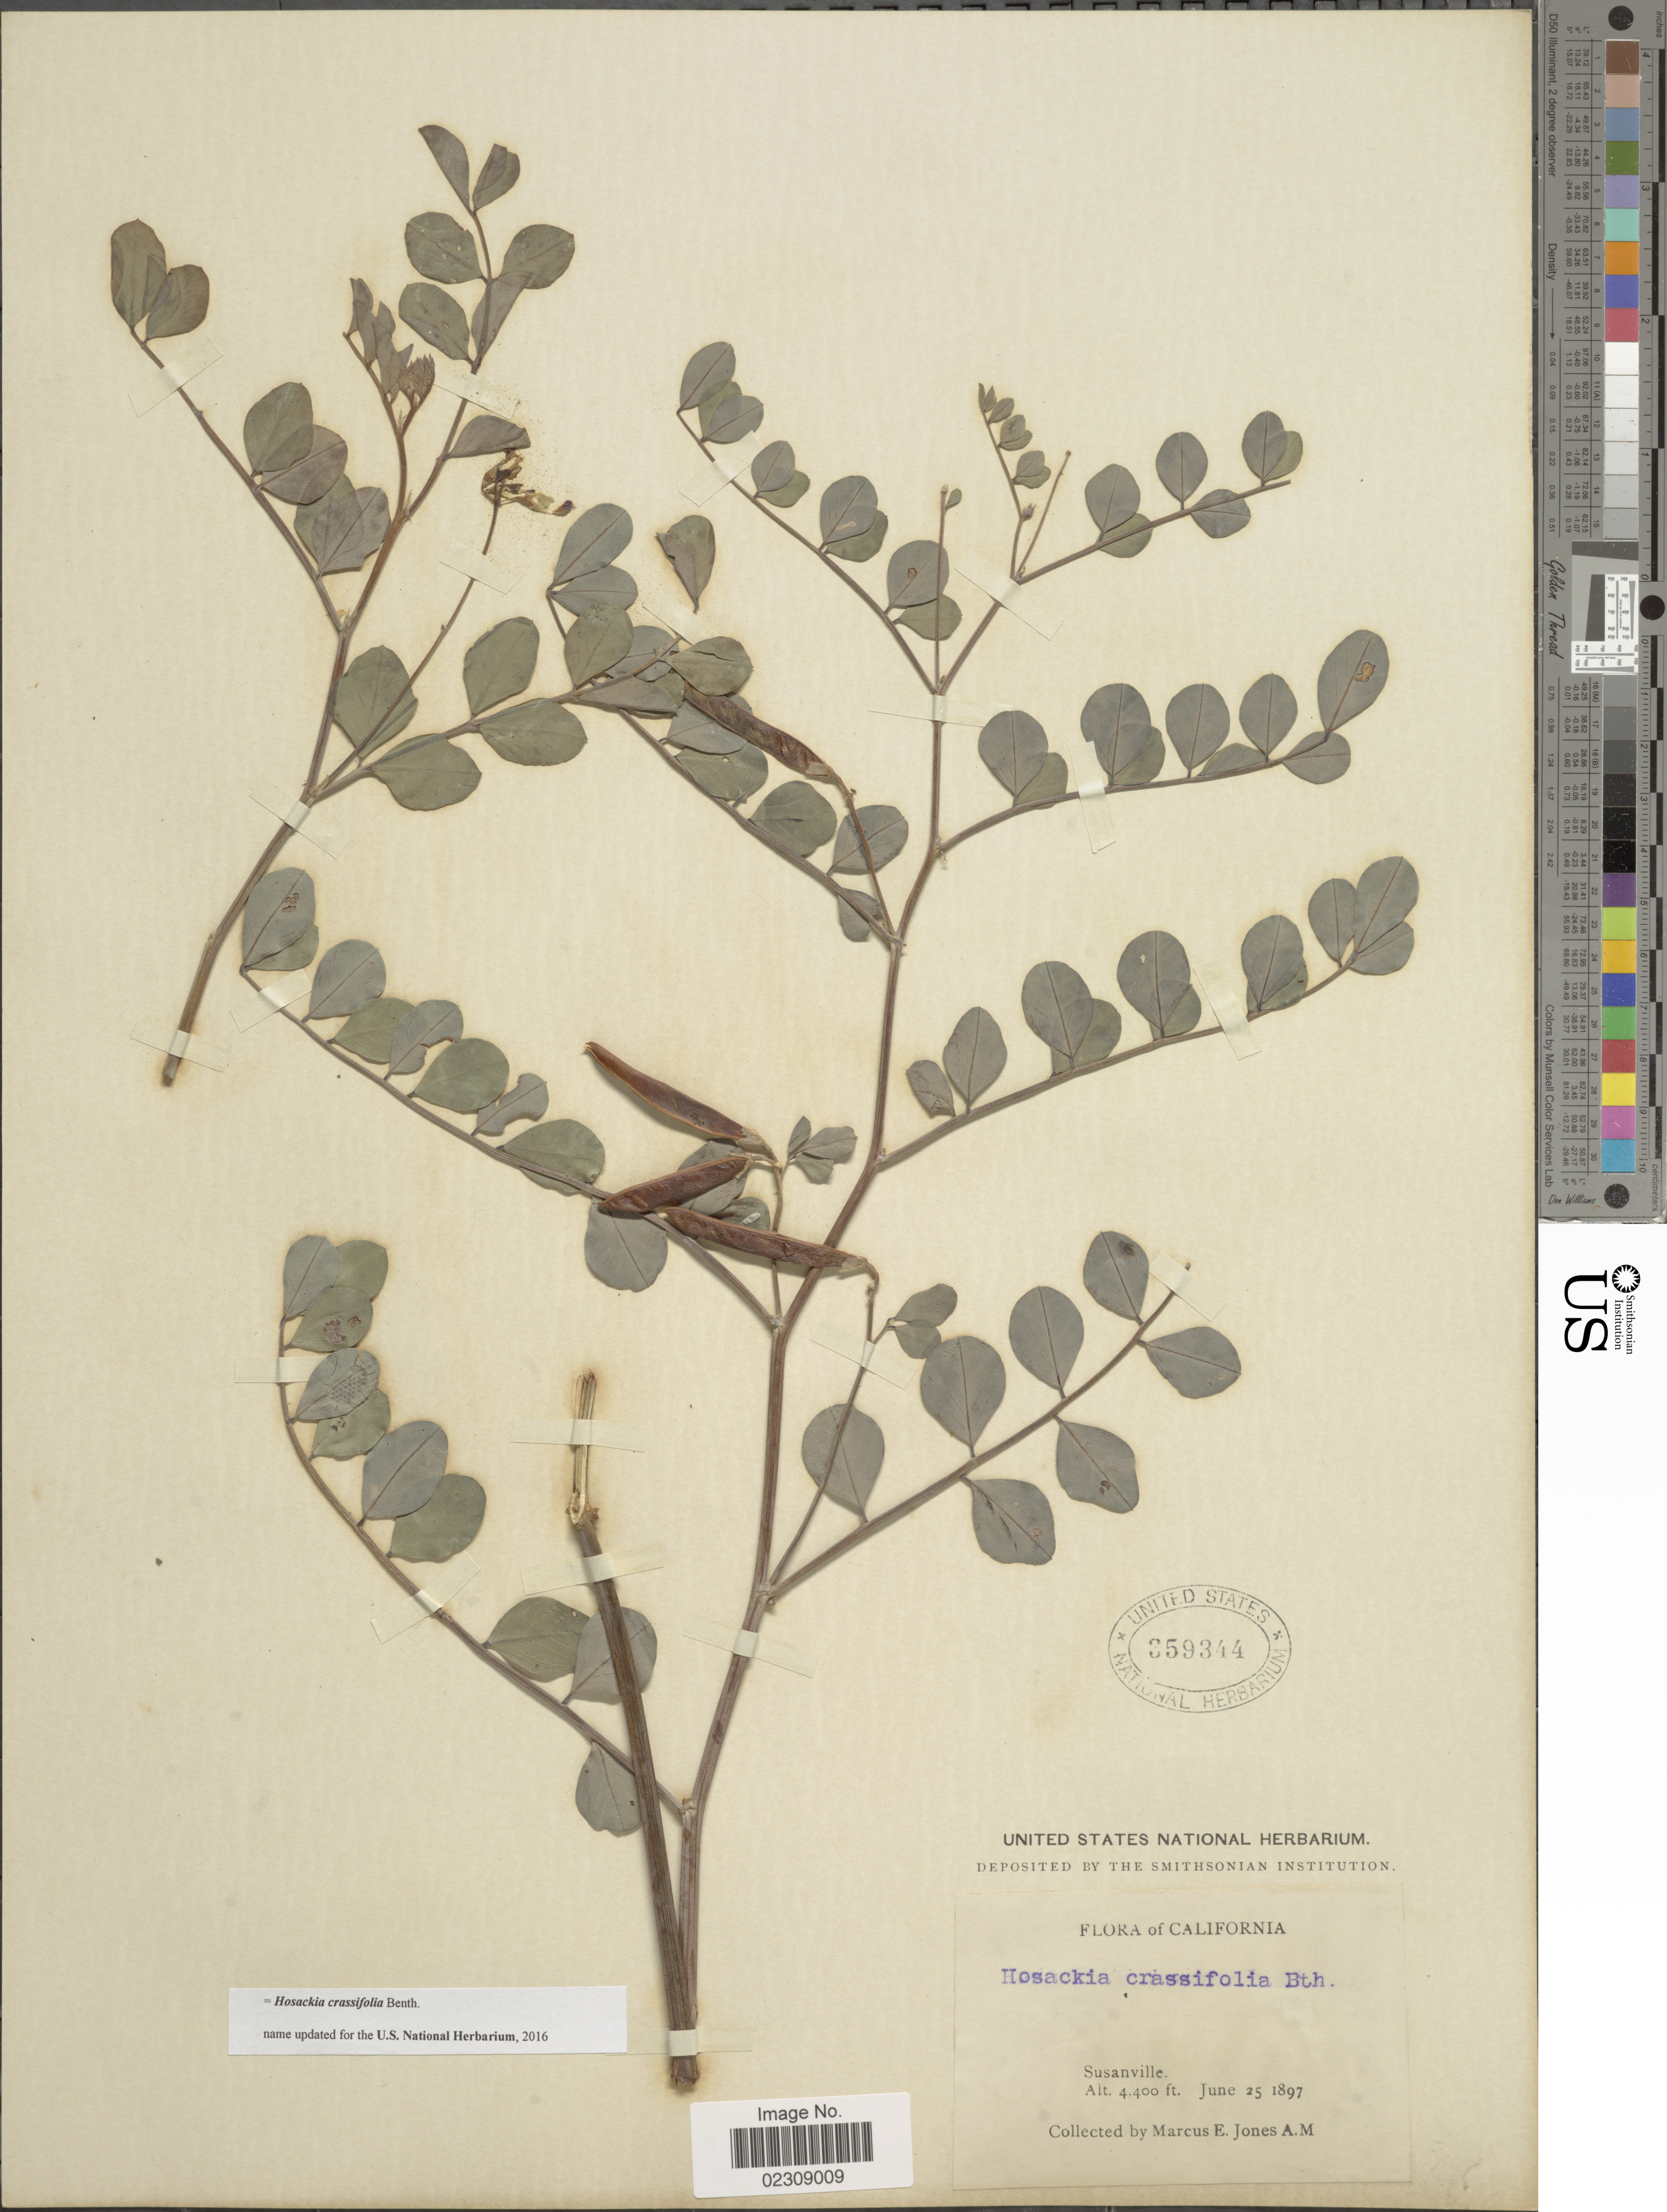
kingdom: Plantae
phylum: Tracheophyta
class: Magnoliopsida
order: Fabales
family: Fabaceae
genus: Hosackia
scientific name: Hosackia crassifolia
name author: Benth.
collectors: M. E. Jones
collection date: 1897-06-25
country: United States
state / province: California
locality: Susanville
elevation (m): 1341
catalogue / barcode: US 359344